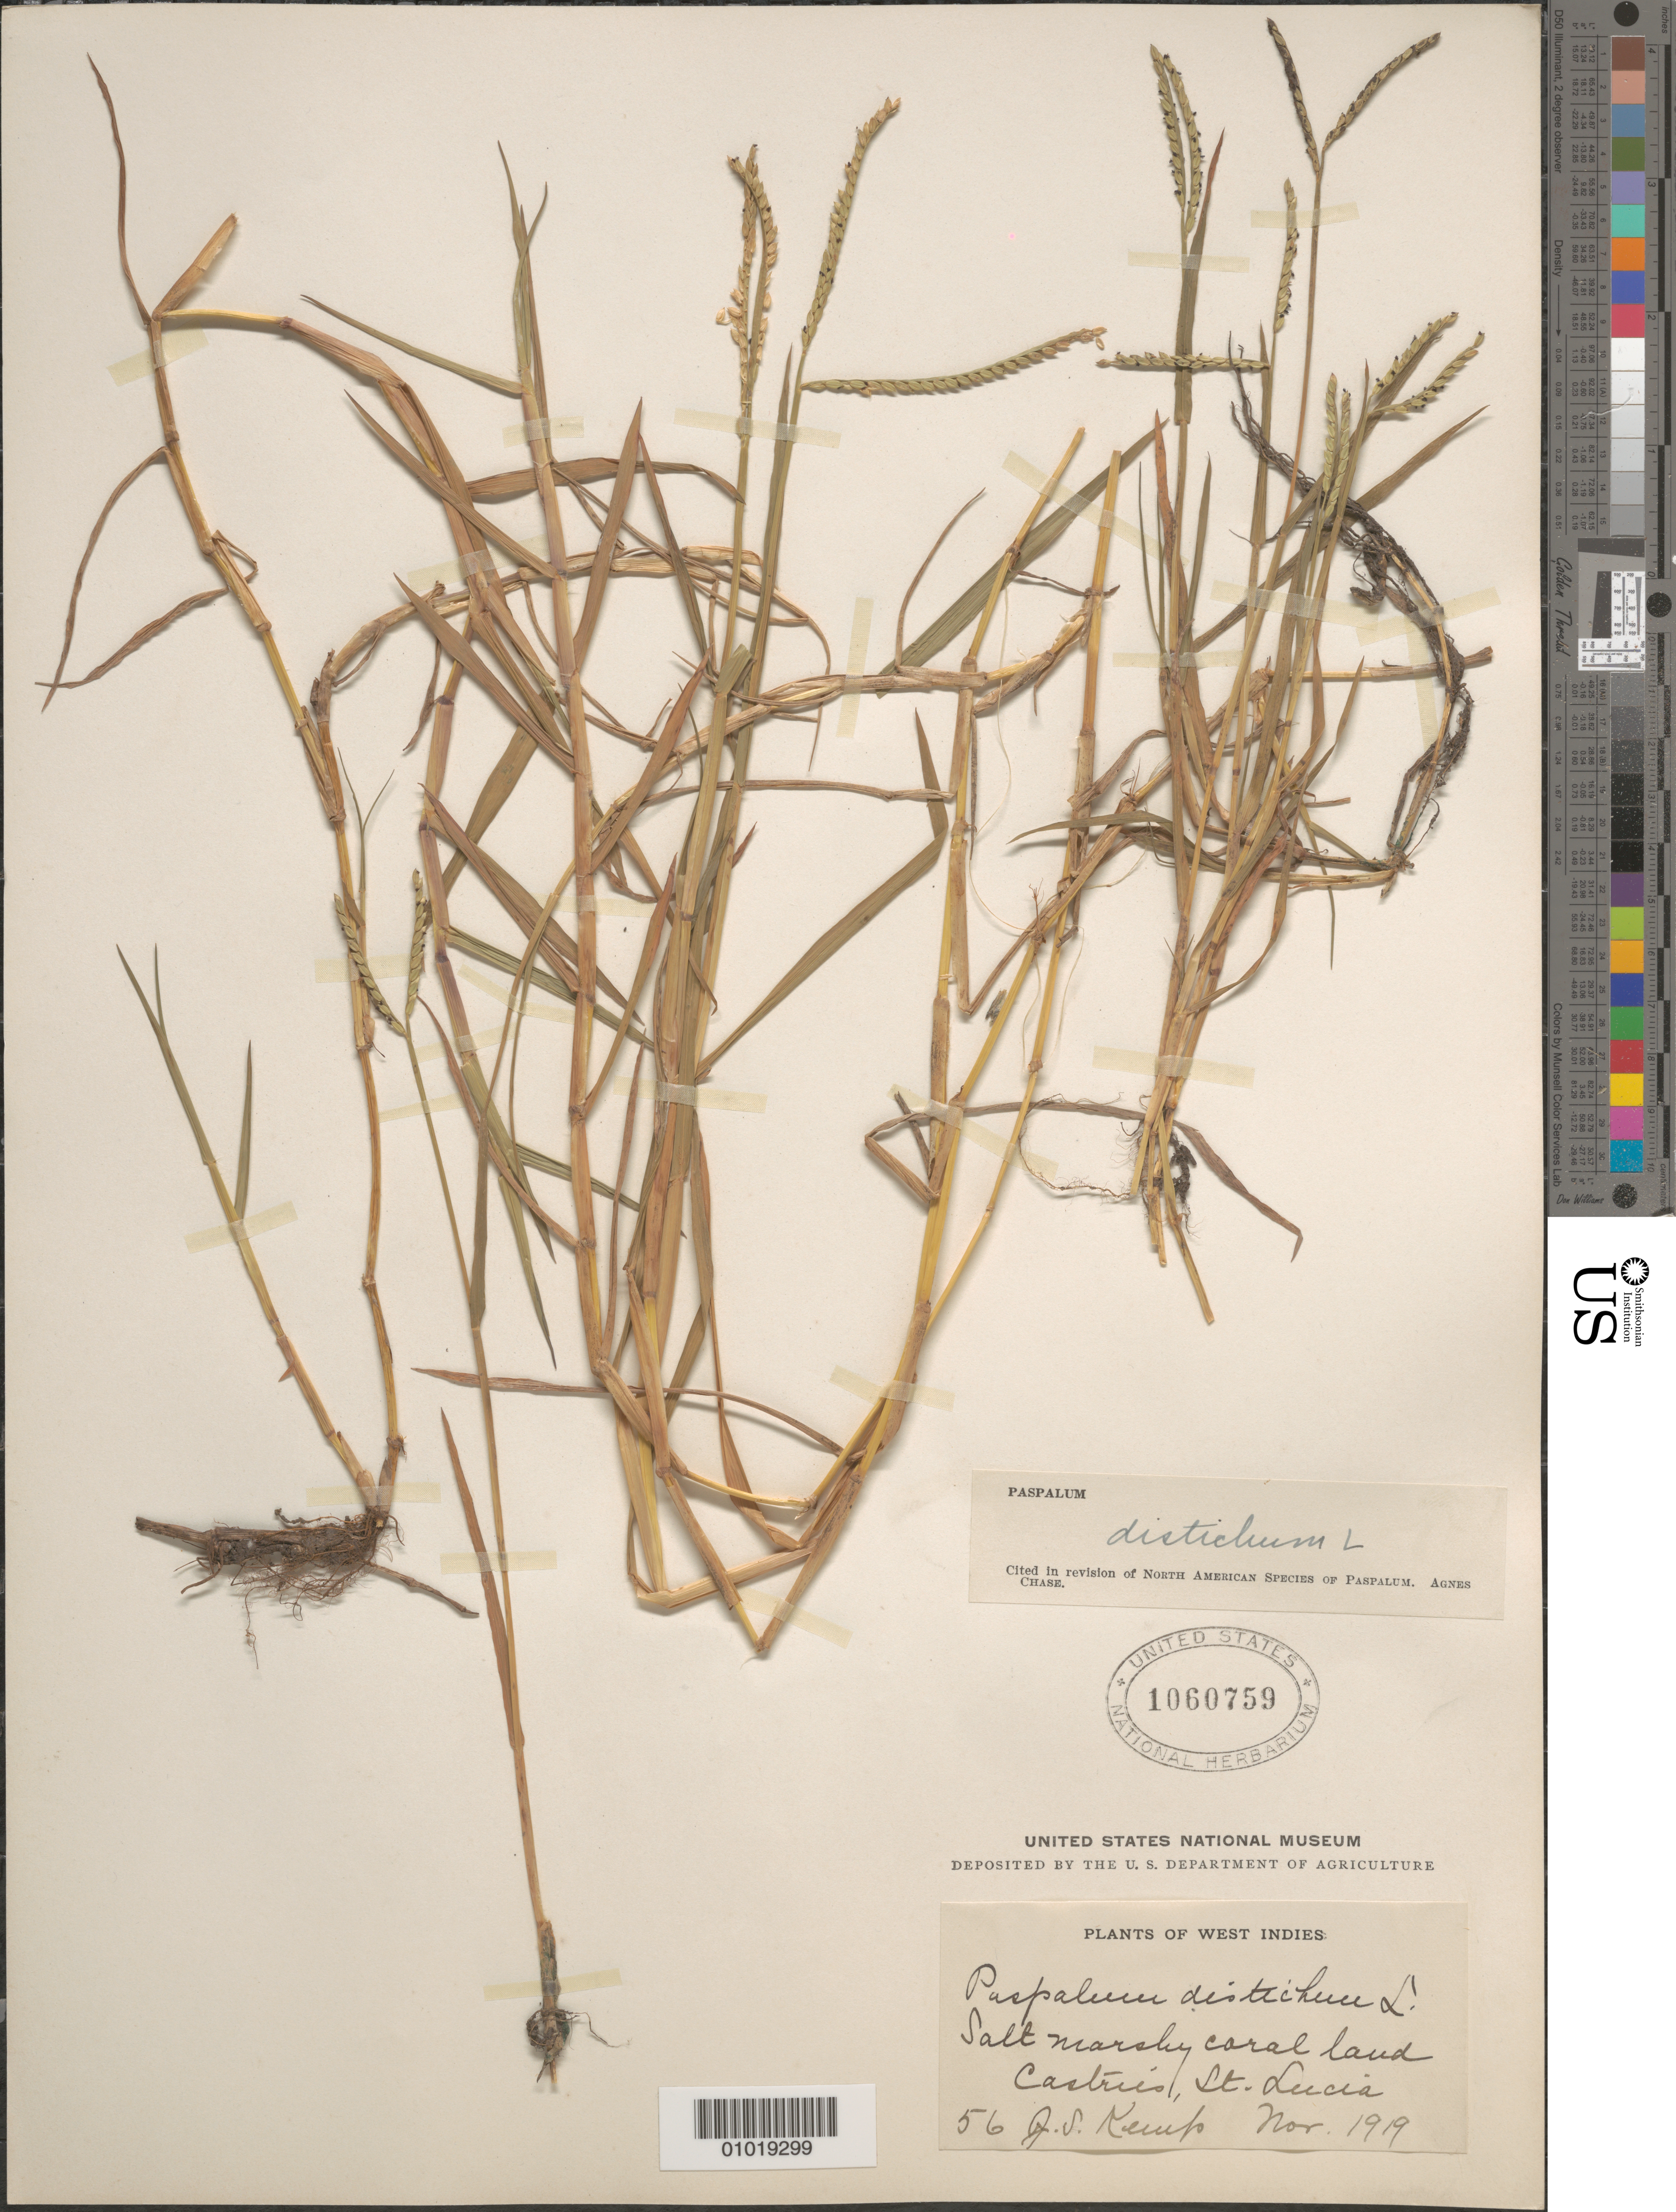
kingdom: Plantae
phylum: Tracheophyta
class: Liliopsida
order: Poales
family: Poaceae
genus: Paspalum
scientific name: Paspalum distichum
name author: L.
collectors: J. Kemp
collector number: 56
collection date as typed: Nov 1919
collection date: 1919-11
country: St. Lucia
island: St. Lucia I.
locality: Castries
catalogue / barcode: US 1060759